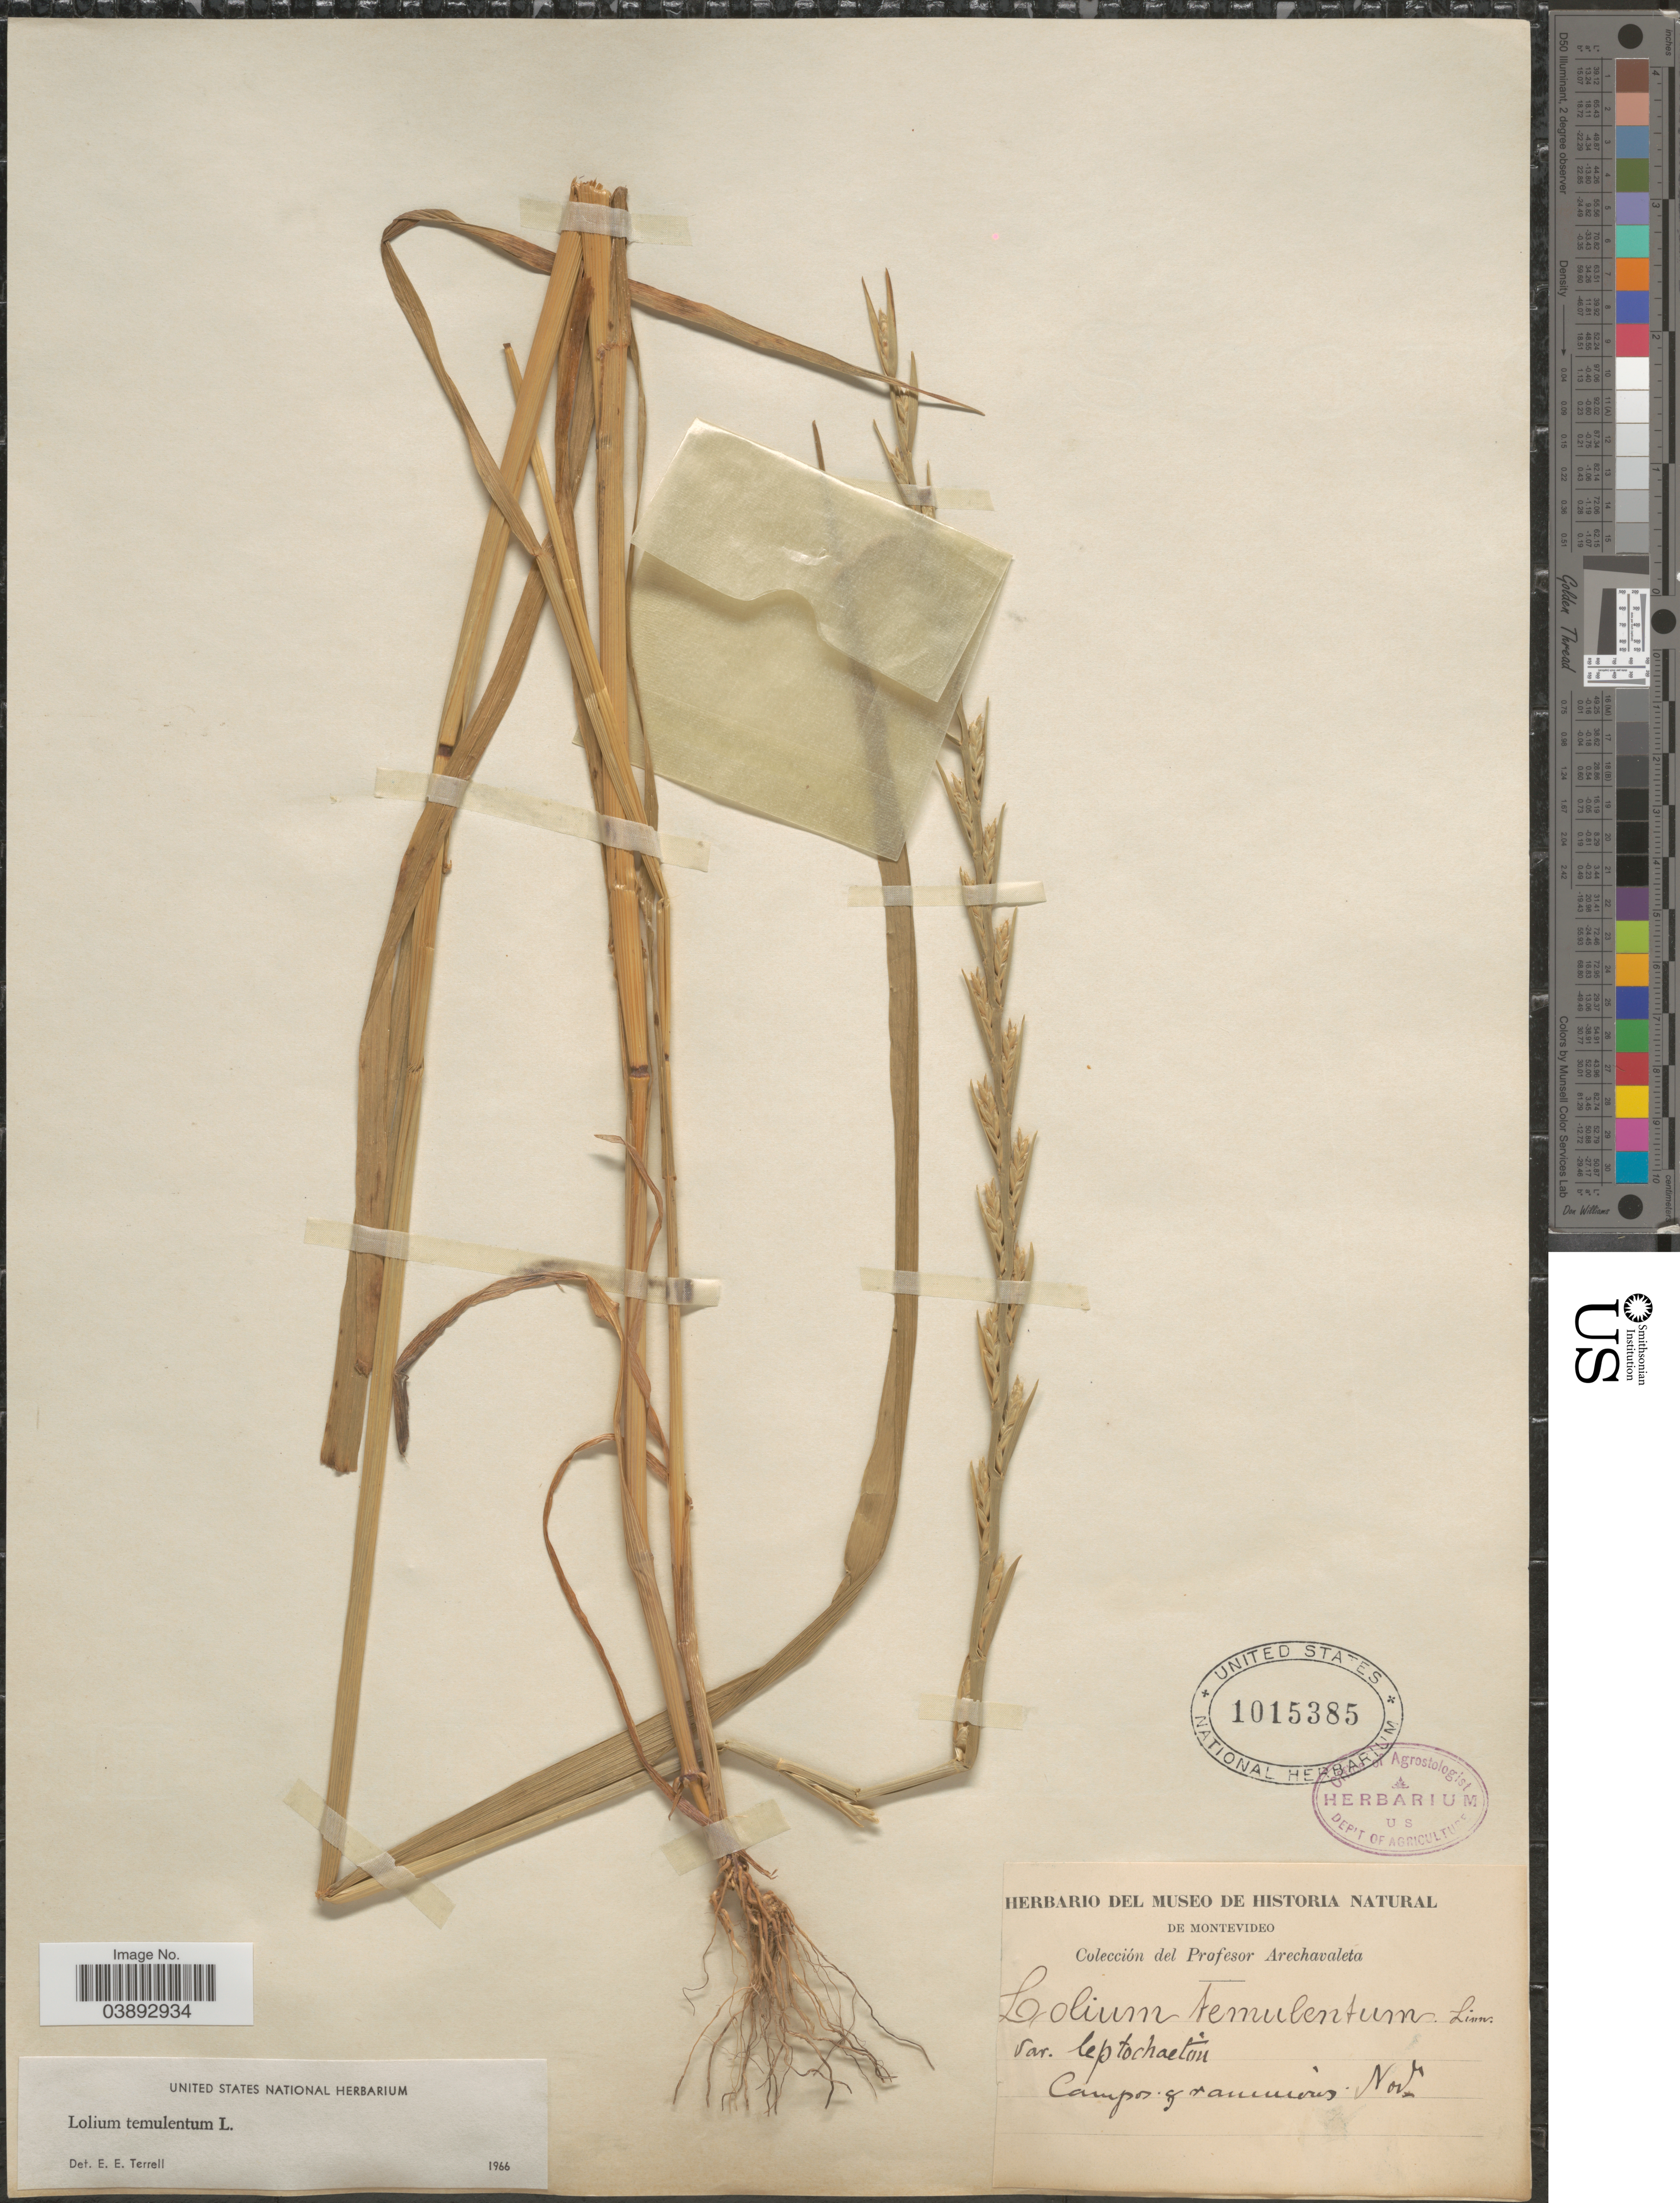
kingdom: Plantae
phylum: Tracheophyta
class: Liliopsida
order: Poales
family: Poaceae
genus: Lolium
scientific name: Lolium temulentum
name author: L.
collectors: Arechavaleta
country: Uruguay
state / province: Montevideo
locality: Campos graminosos.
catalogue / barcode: US 1015385